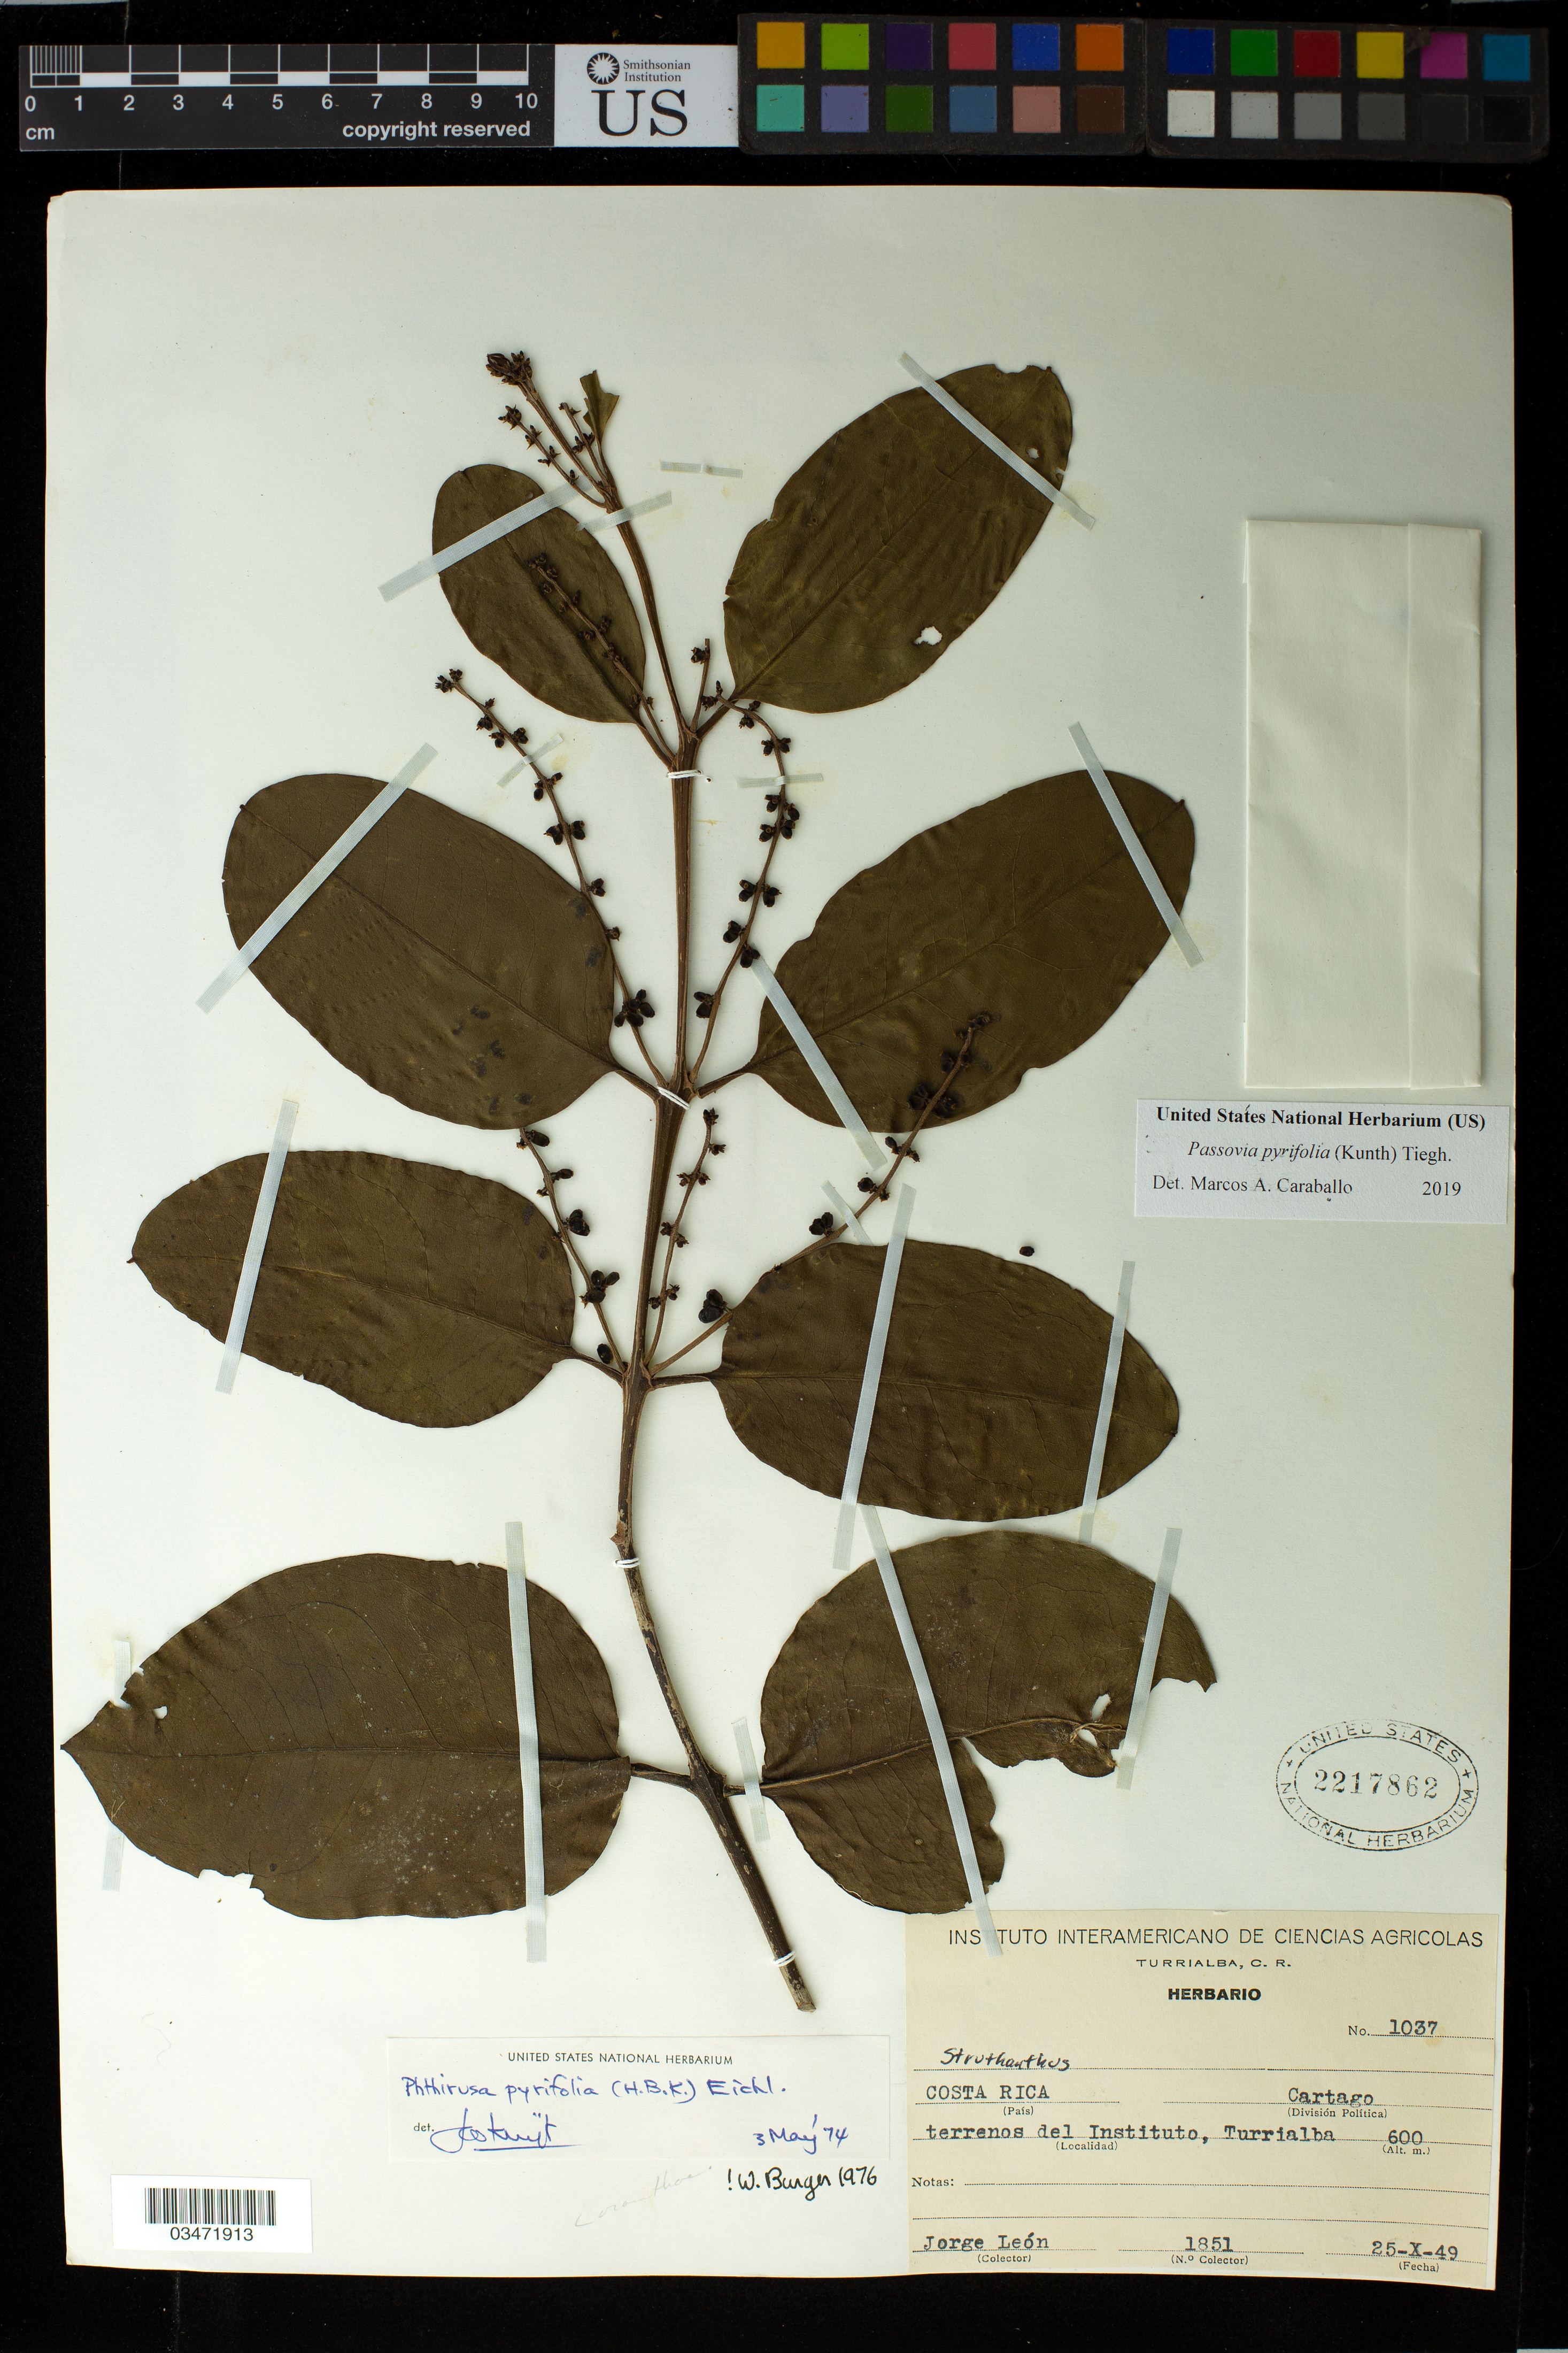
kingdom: Plantae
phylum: Tracheophyta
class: Magnoliopsida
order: Santalales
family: Loranthaceae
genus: Passovia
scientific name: Passovia pyrifolia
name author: (Kunth) Tiegh.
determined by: Caraballo-Ortiz, Marcos A., (MISS), University of Mississippi (UNITED STATES)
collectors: J. León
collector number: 1851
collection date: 1949-10-25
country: Costa Rica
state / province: Cartago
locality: Turrailba, terrenos del Instituto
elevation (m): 600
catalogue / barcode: US 2217862